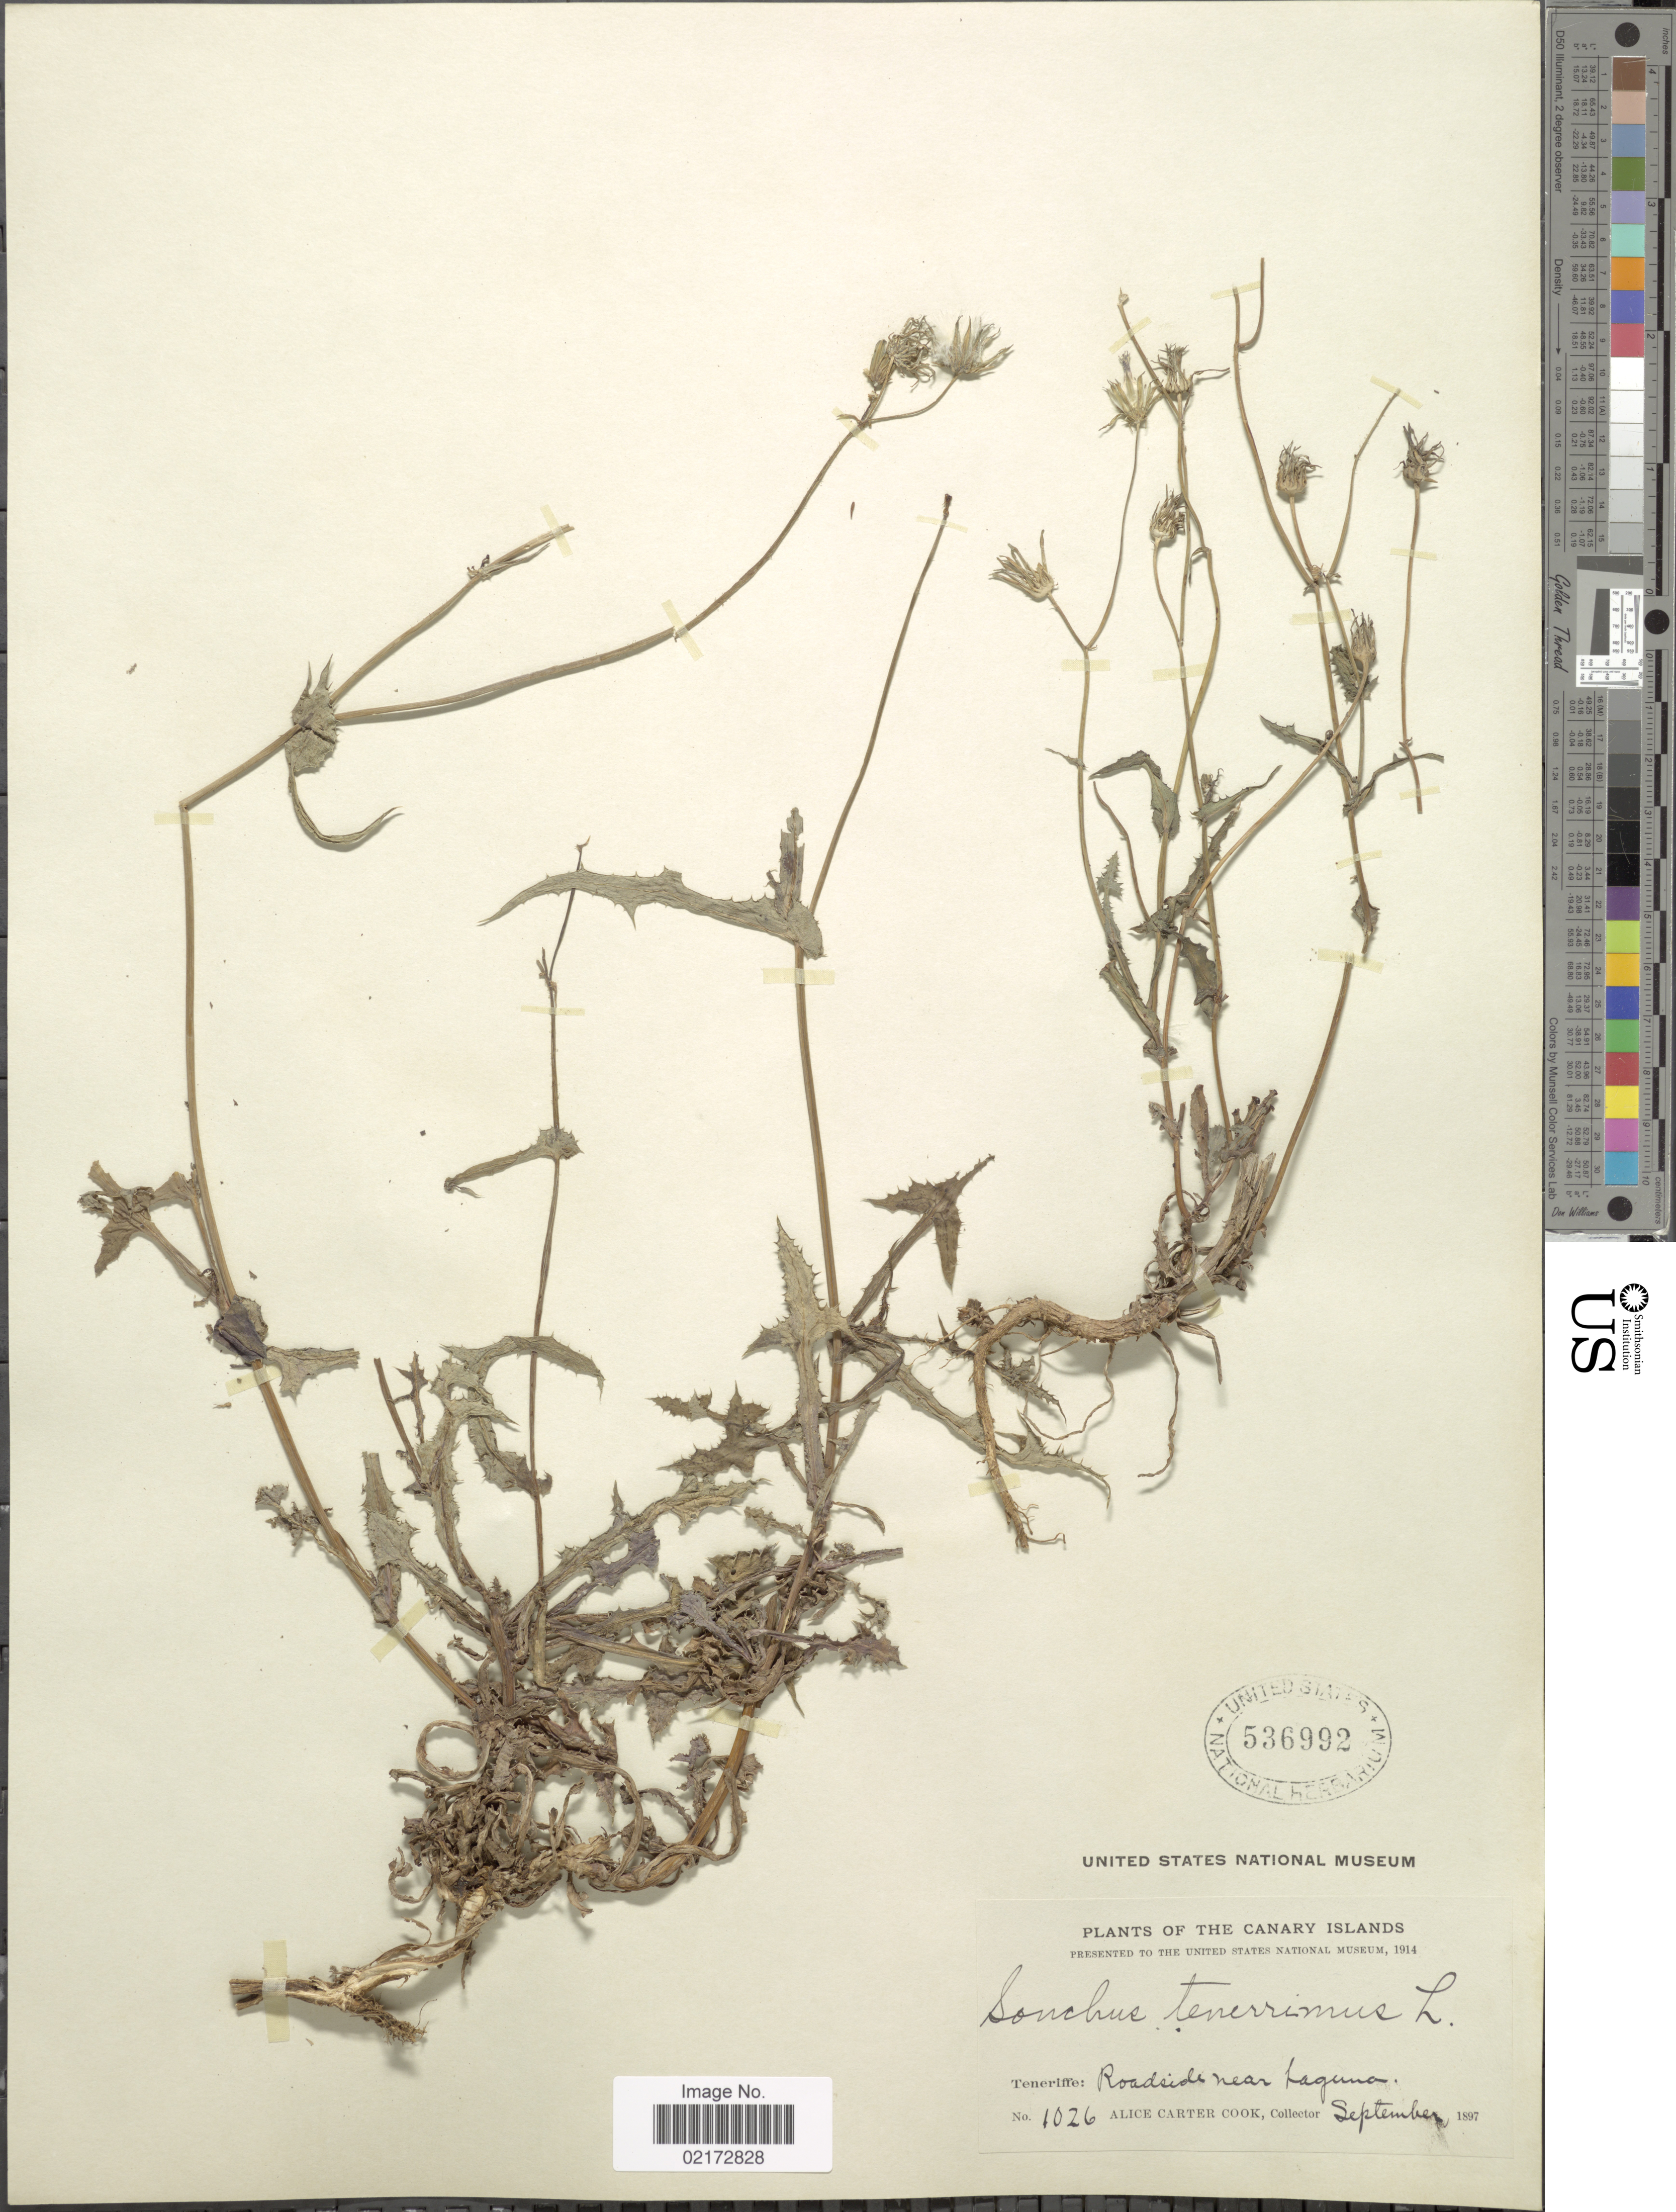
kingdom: Plantae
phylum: Tracheophyta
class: Magnoliopsida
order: Asterales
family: Asteraceae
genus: Sonchus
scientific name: Sonchus tenerrimus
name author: L.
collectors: Alice C. Cook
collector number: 1026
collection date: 1897-09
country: Spain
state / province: Canarias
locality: The Canary Islands, Teneriffe, roadside near Laguna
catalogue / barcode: US 536992